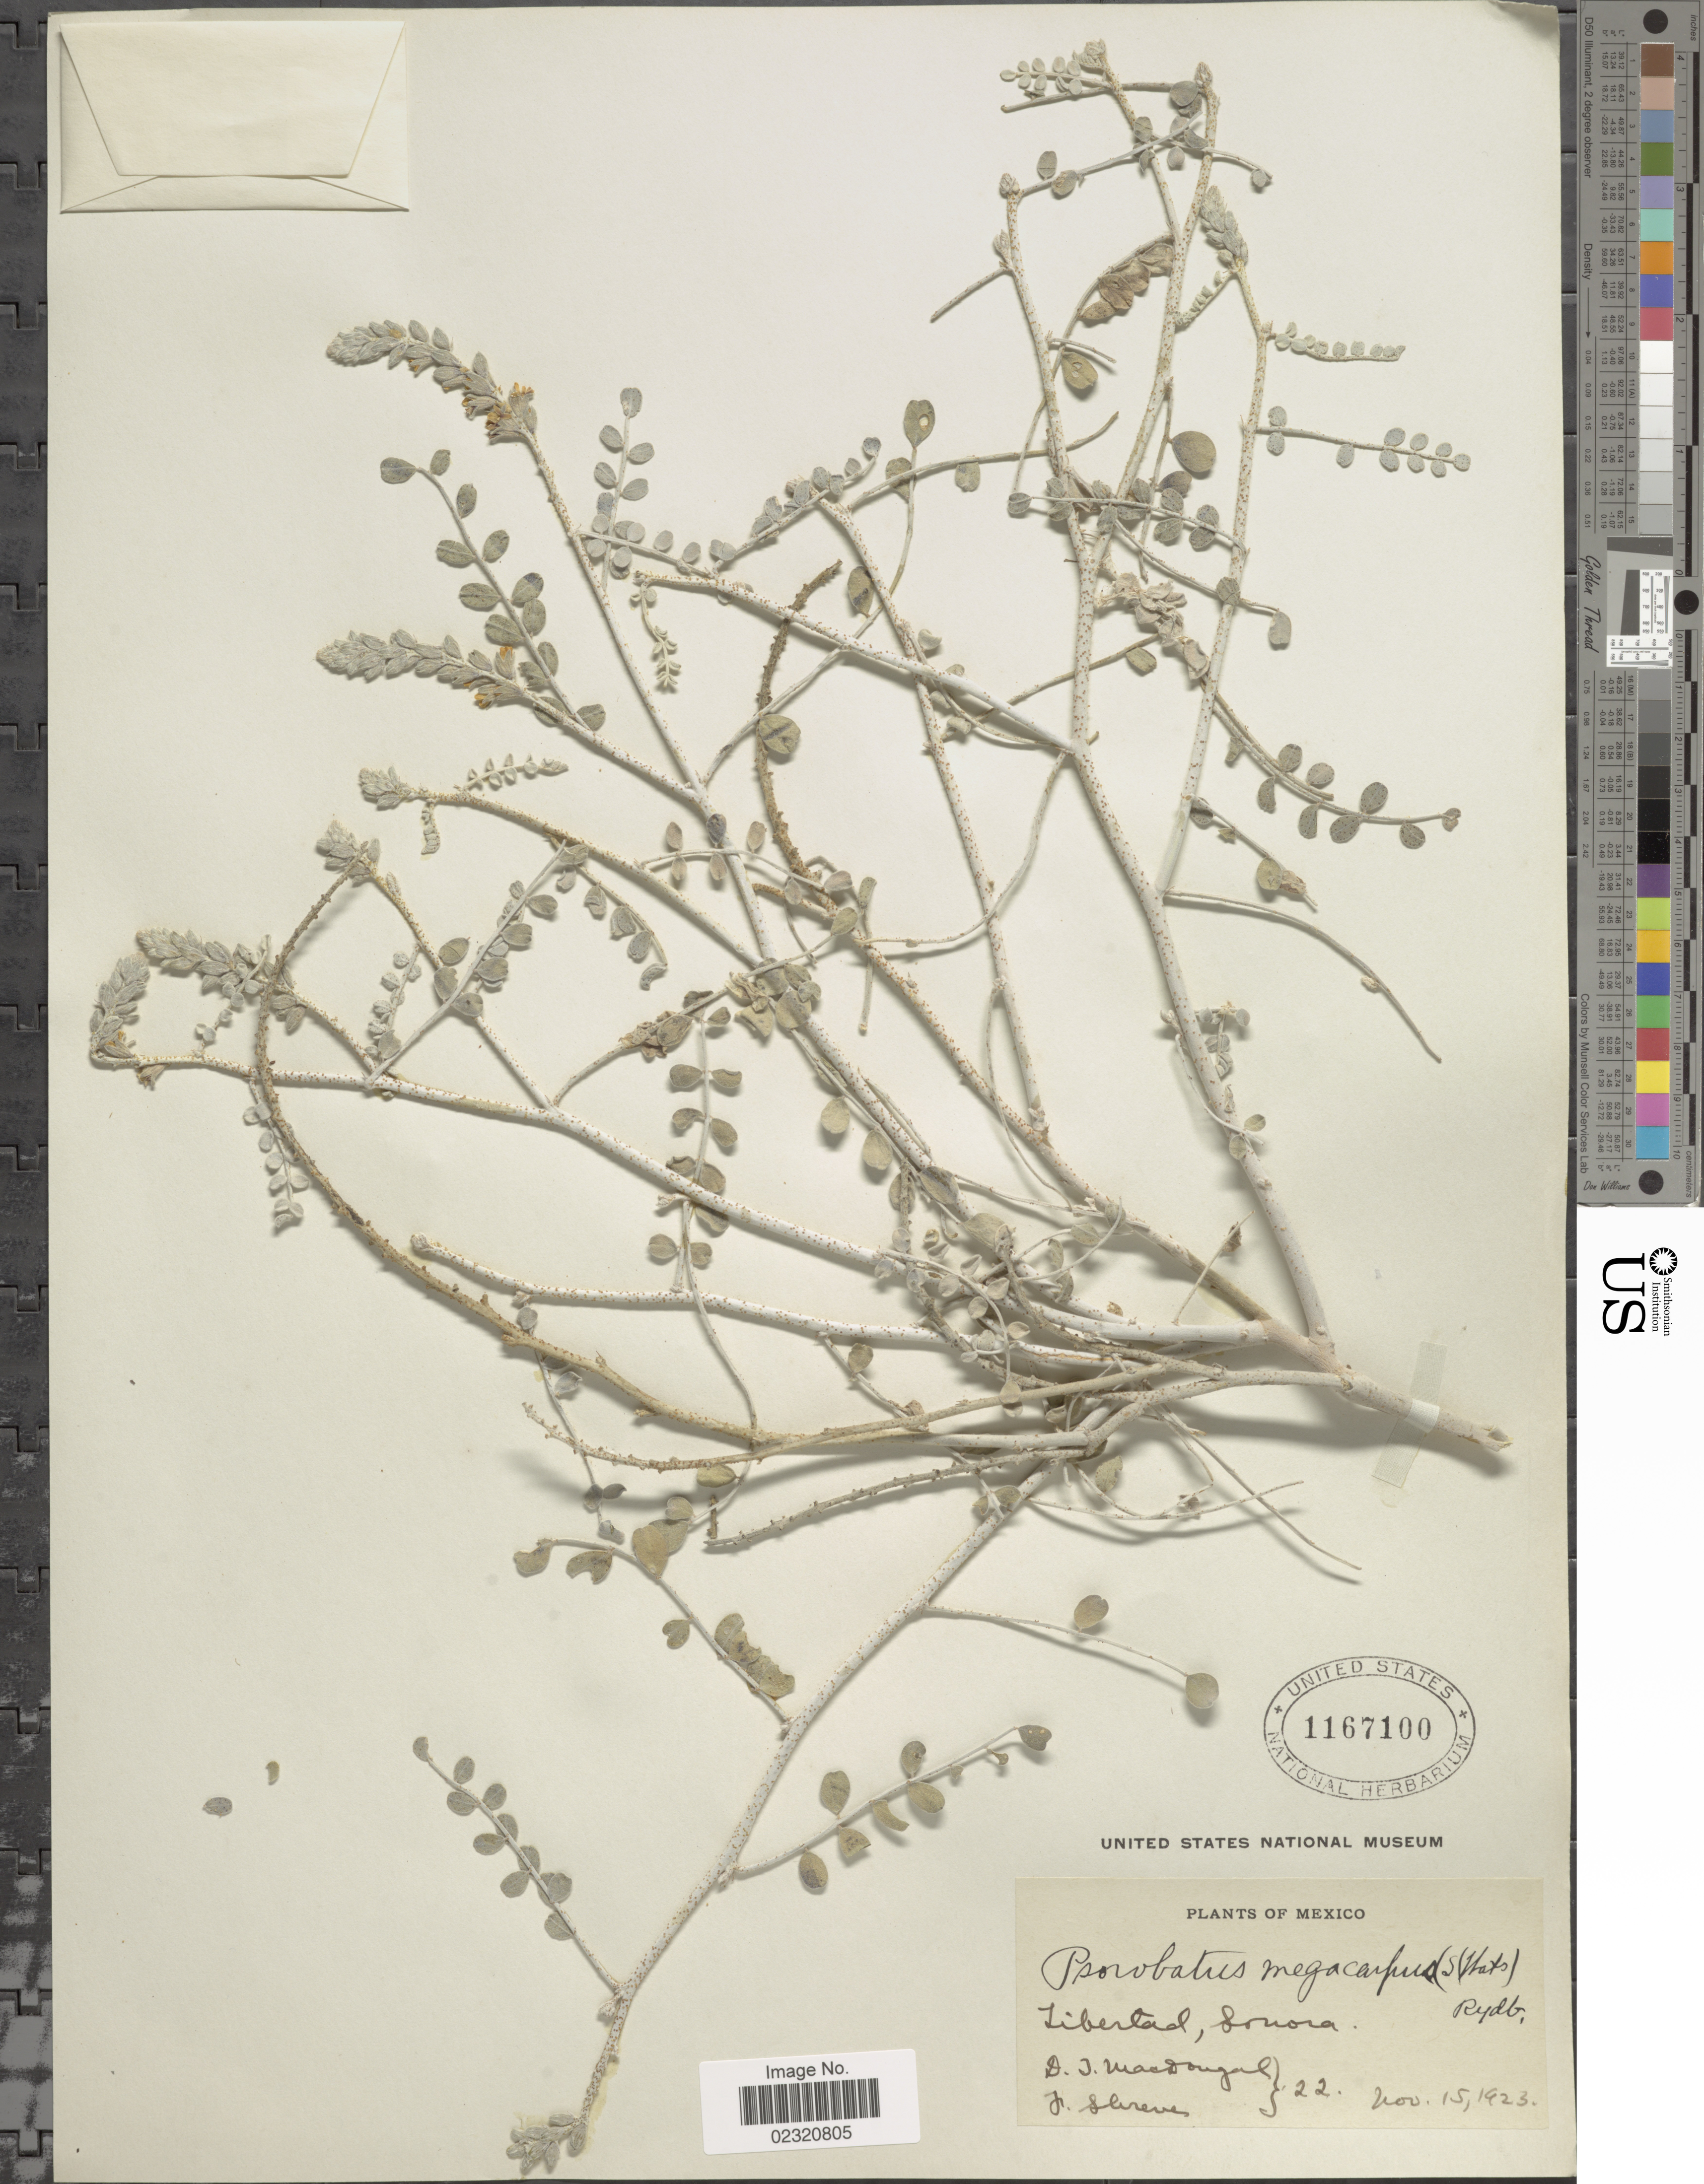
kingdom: Plantae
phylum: Tracheophyta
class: Magnoliopsida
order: Fabales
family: Fabaceae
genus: Errazurizia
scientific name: Errazurizia megacarpa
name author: I.M. Johnst.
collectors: D. MacDougal & F. Shreve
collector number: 22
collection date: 1923-11-15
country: Mexico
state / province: Sonora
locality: Libertad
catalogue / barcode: US 1167100